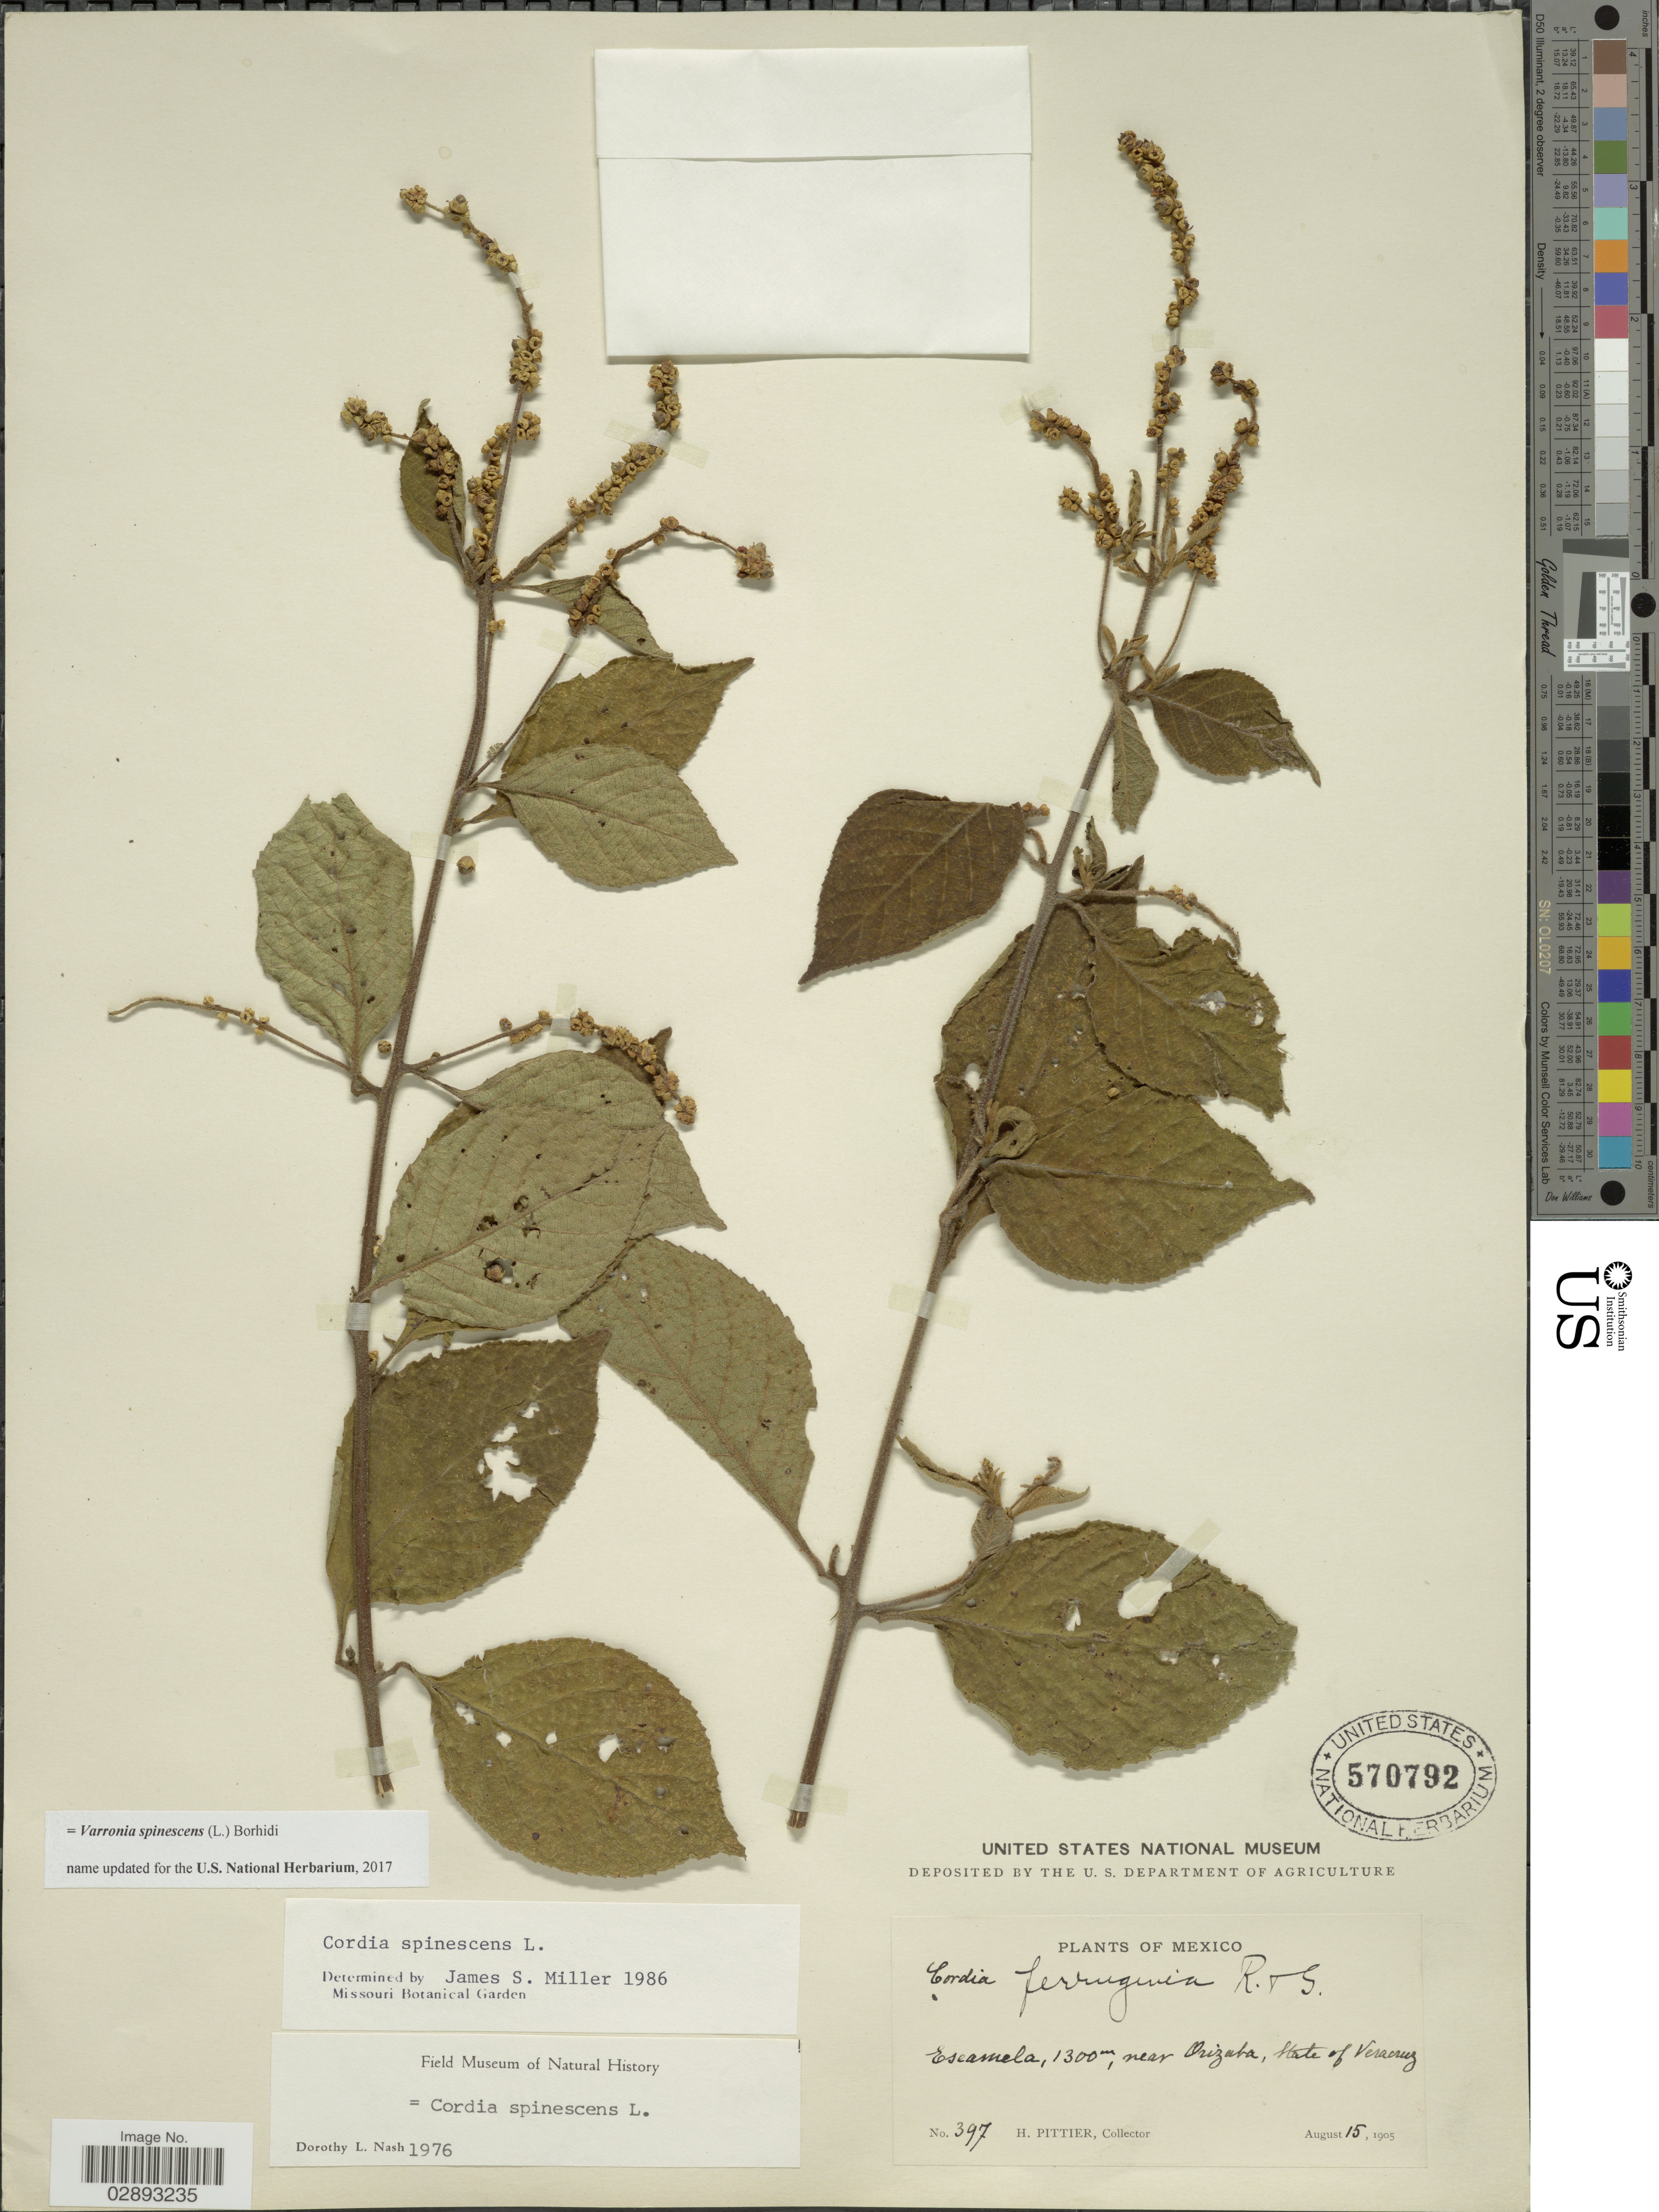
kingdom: Plantae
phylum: Tracheophyta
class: Magnoliopsida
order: Boraginales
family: Cordiaceae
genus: Varronia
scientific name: Varronia spinescens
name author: (L.) Borhidi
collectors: H. F. Pittier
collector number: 397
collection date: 1905-08-15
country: Mexico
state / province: Veracruz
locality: Escamela, near Orizaba, State of Veracruz.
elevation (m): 1300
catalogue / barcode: US 570792